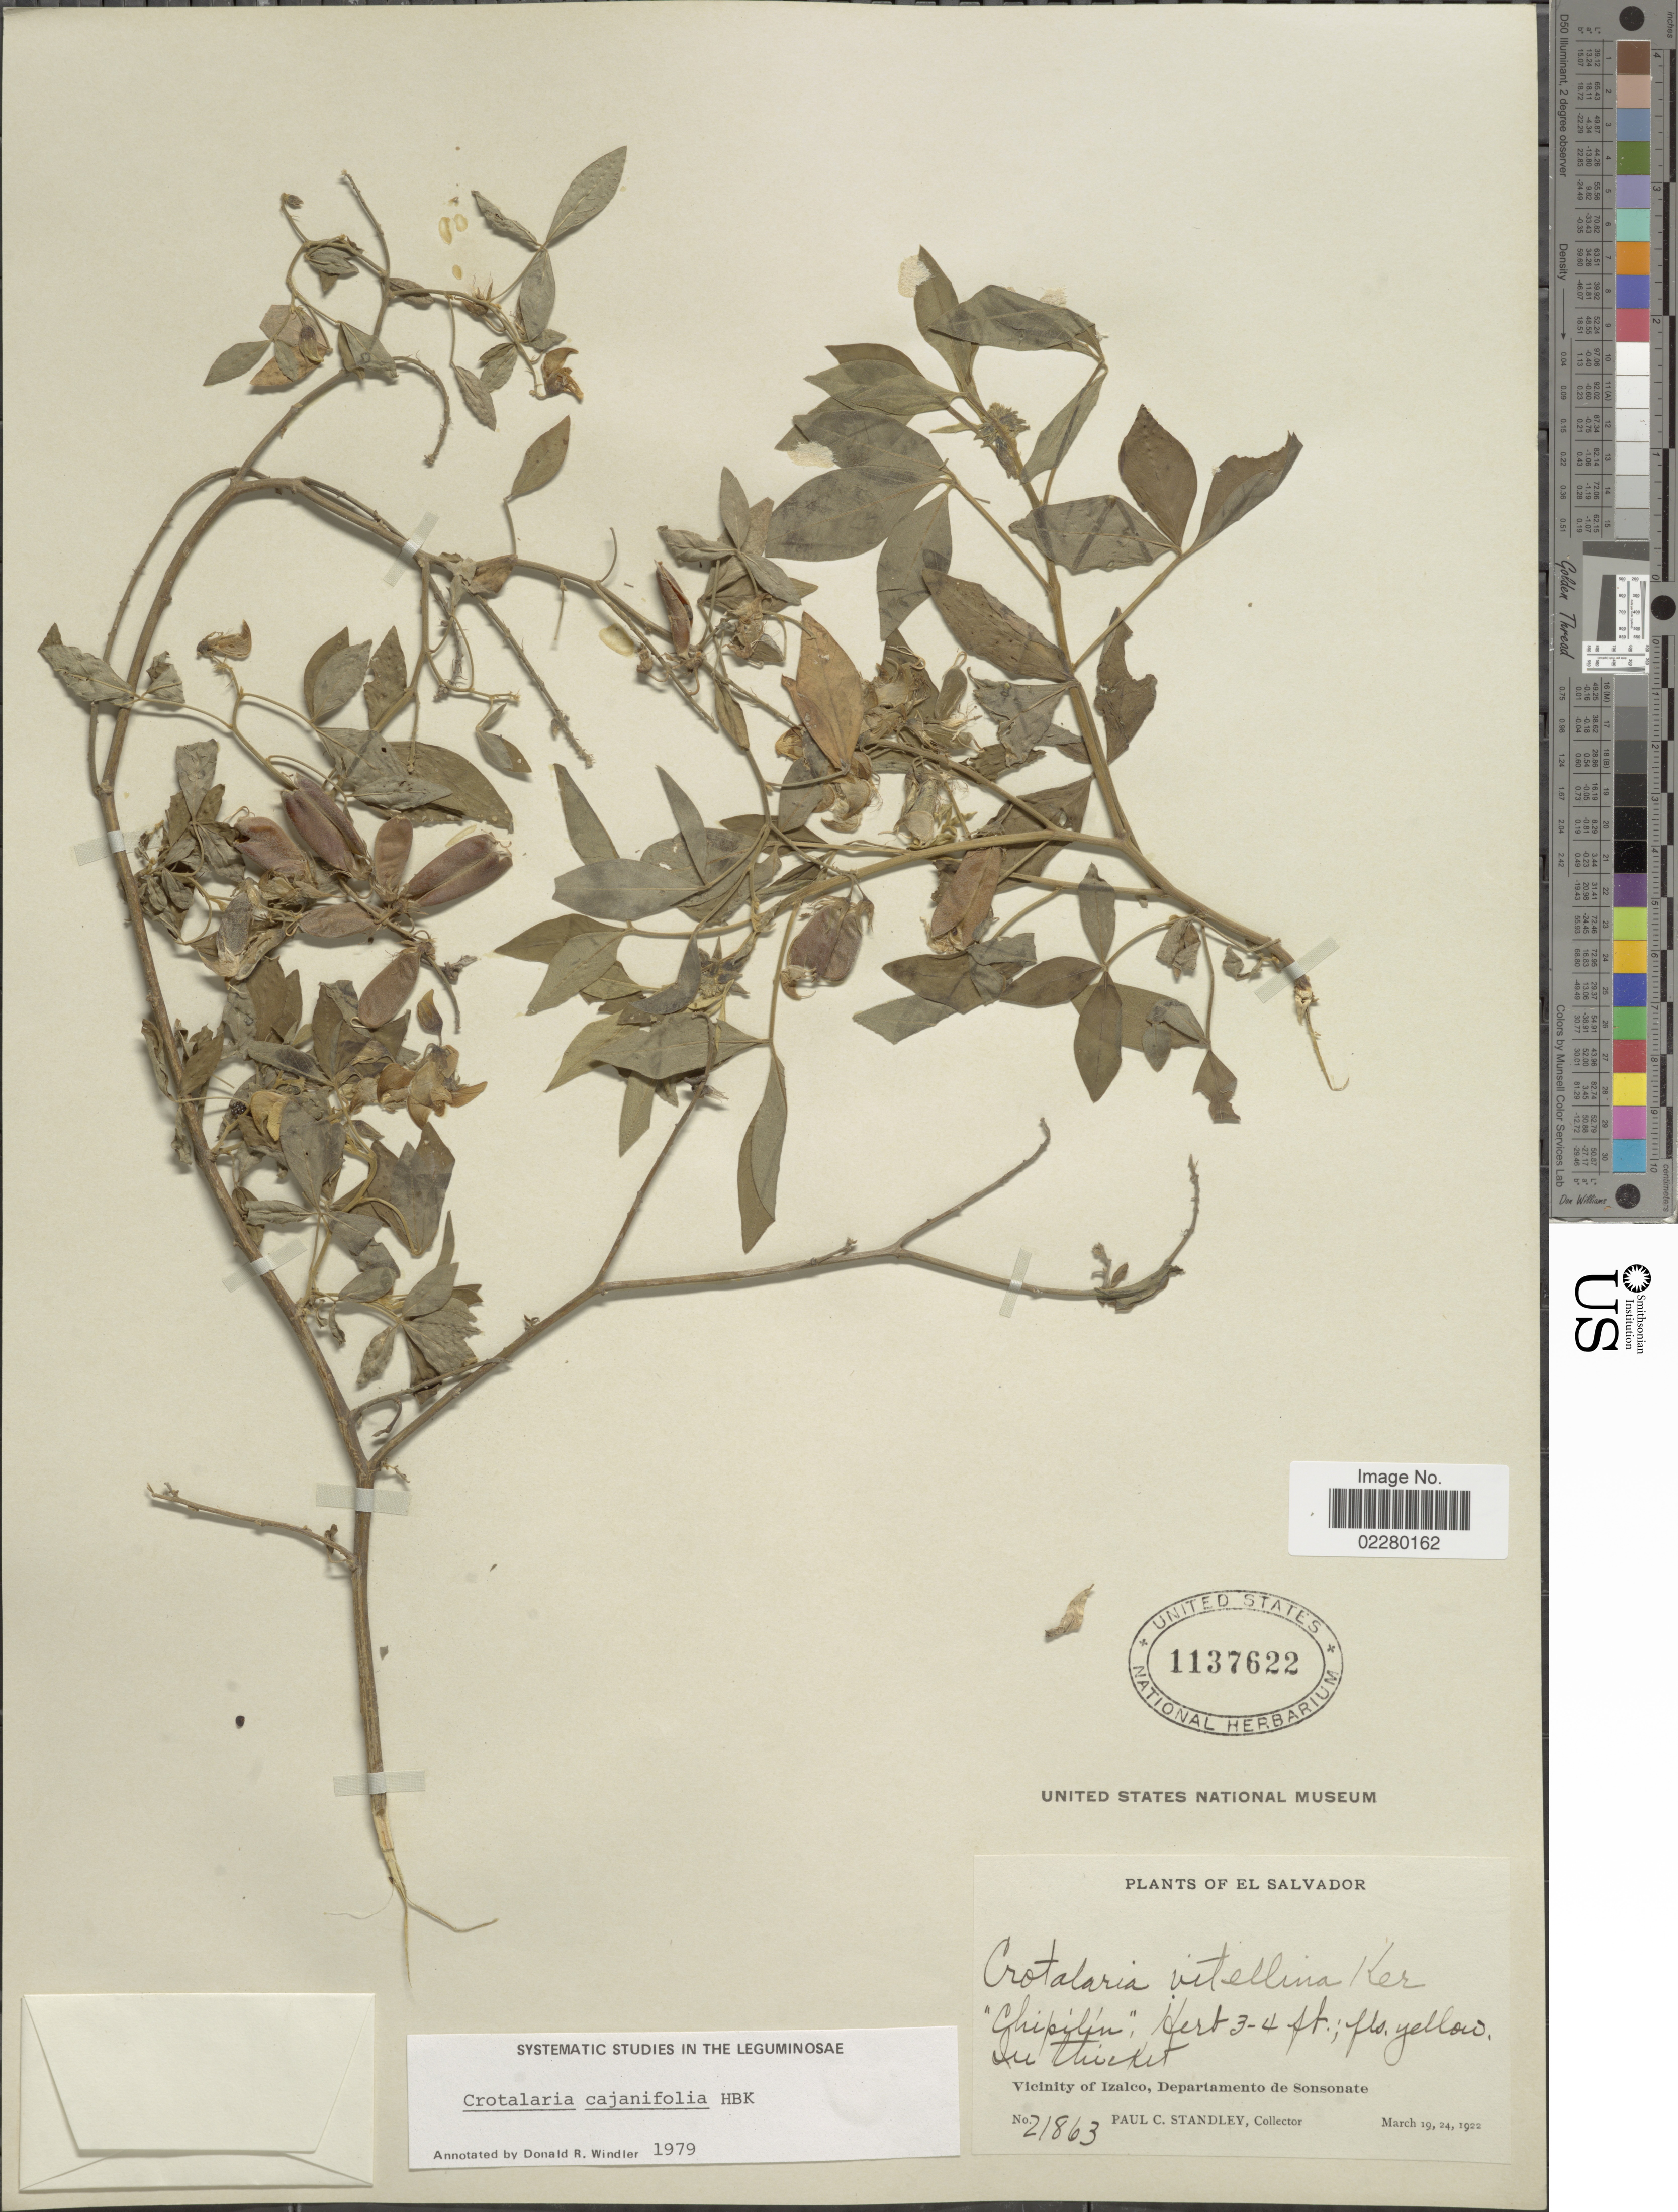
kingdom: Plantae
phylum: Tracheophyta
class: Magnoliopsida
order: Fabales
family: Fabaceae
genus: Crotalaria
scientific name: Crotalaria cajanifolia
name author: Kunth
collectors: P. C. Standley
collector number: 21863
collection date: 1922-03-19/1922-03-24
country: El Salvador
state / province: Sonsonate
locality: Vicinity of Izalco, Departamento de Sonsonate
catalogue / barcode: US 1137622